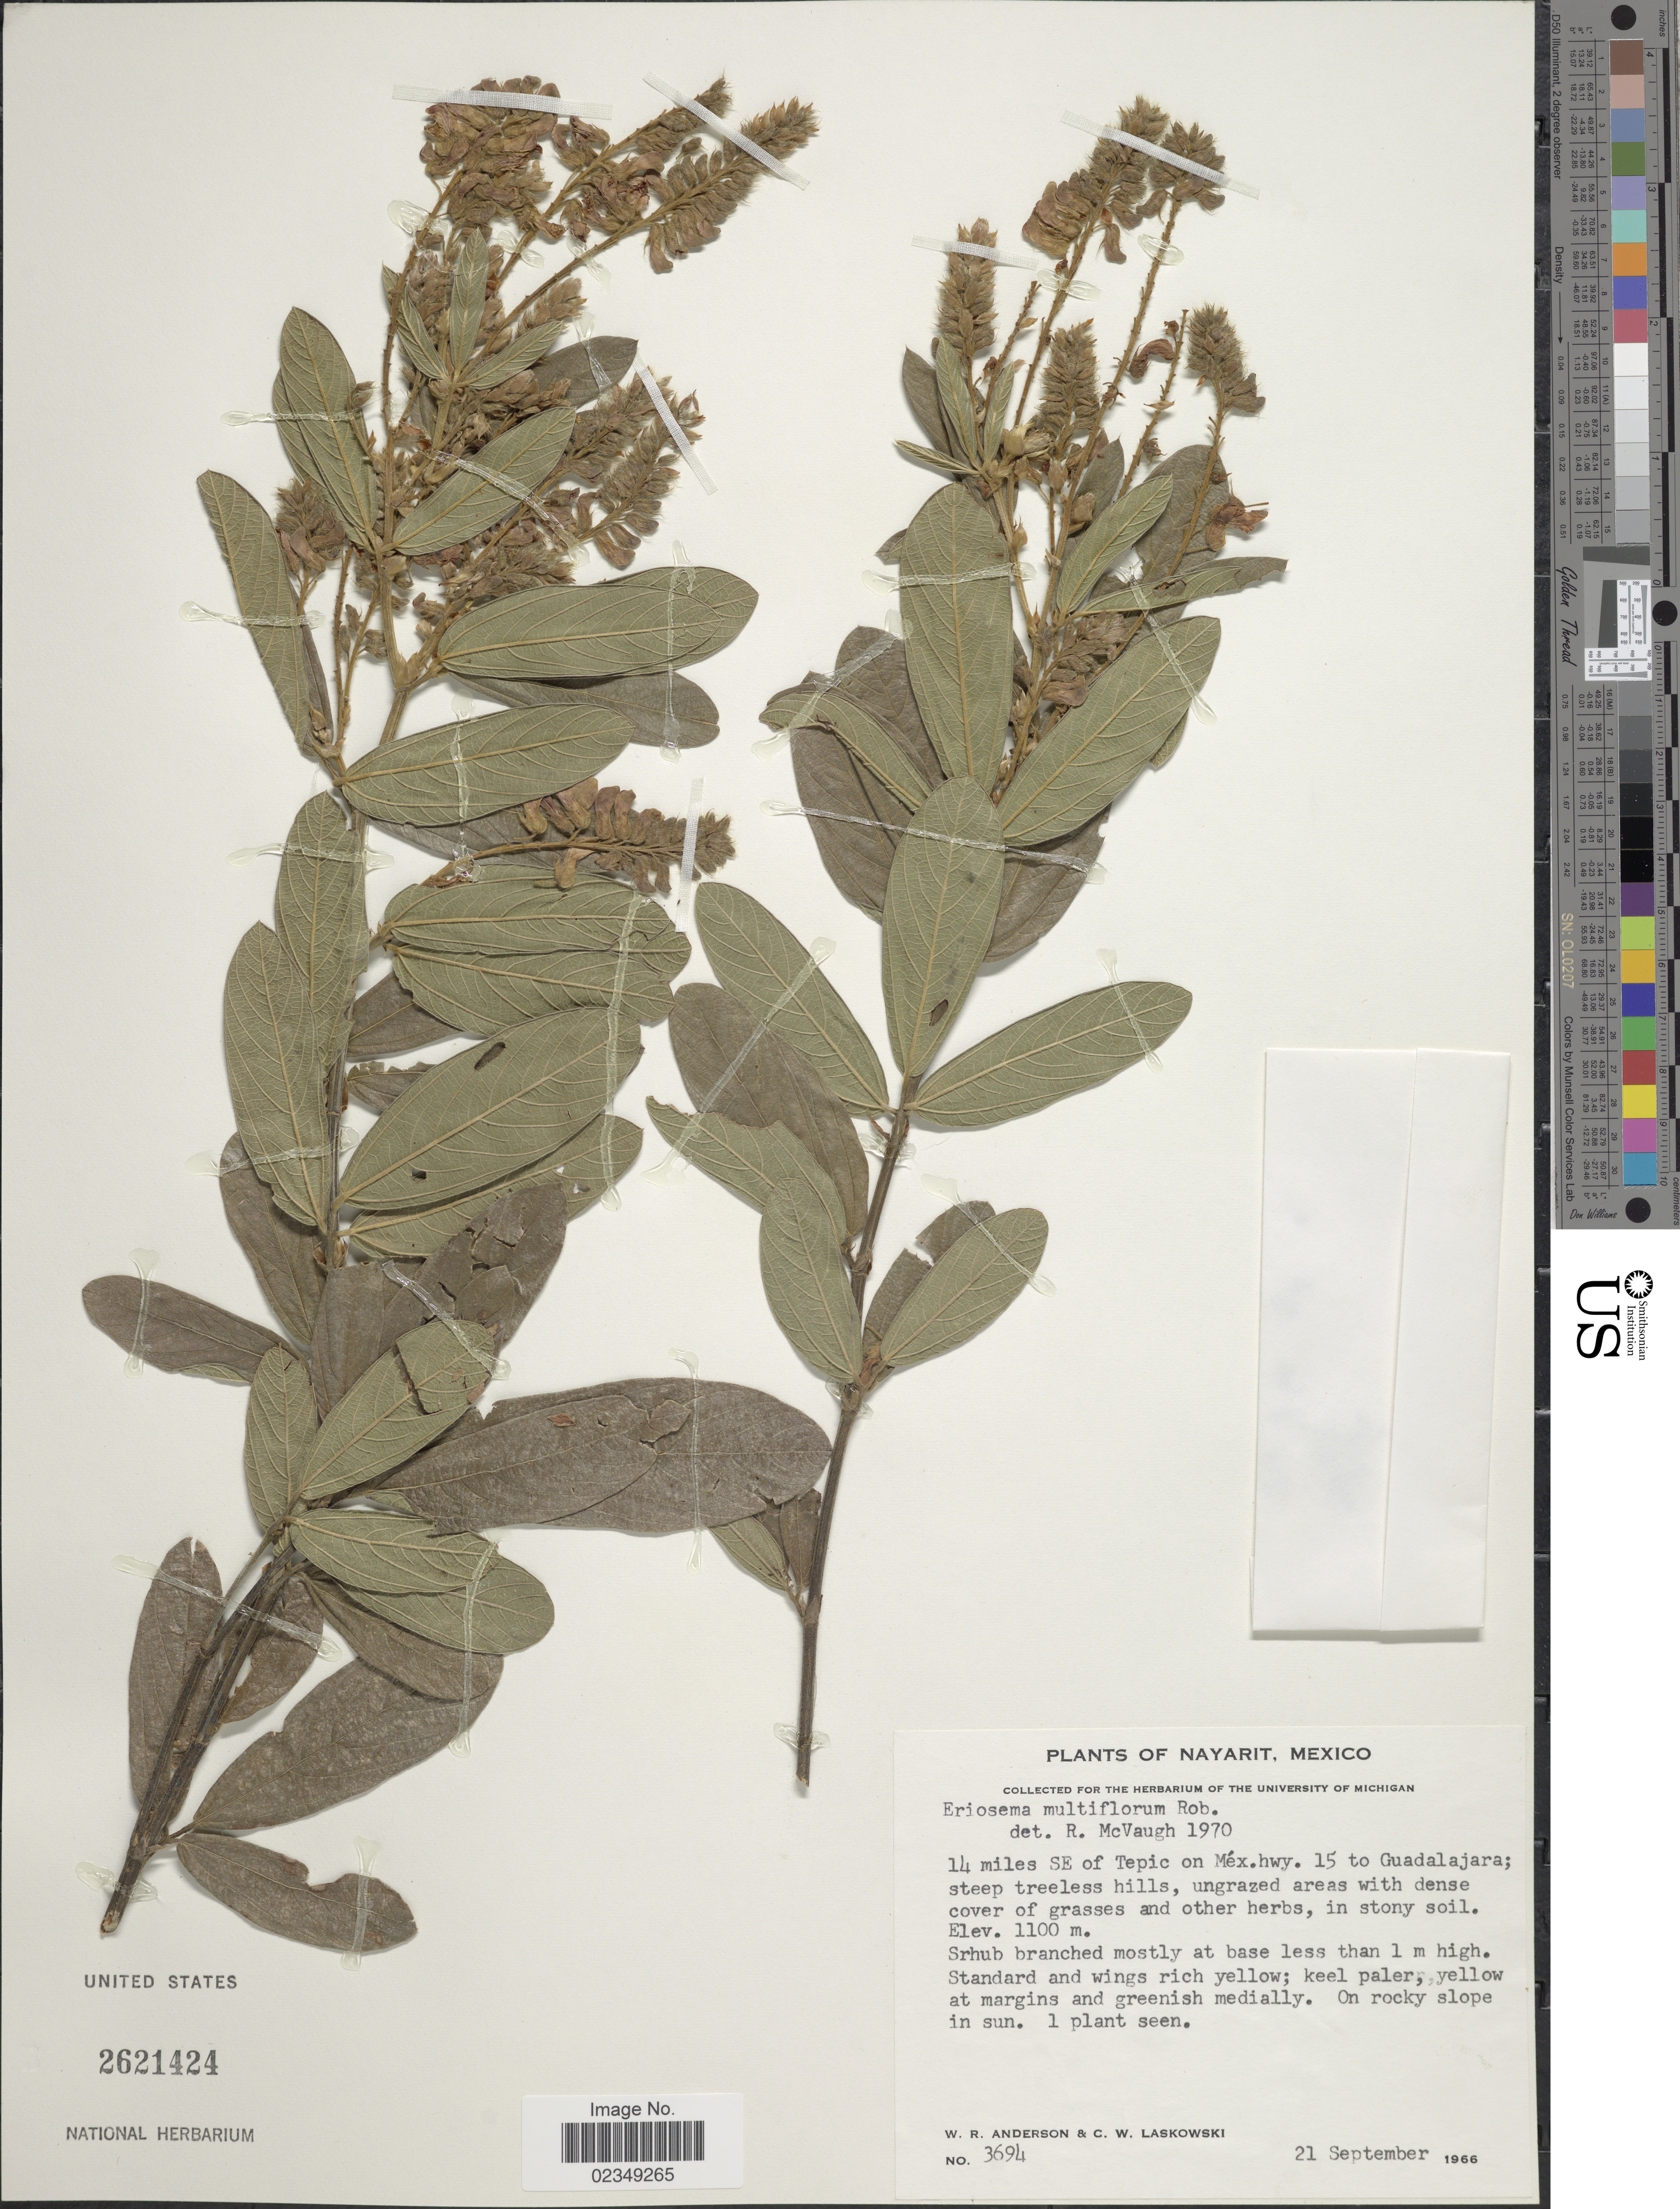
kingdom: Plantae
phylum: Tracheophyta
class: Magnoliopsida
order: Fabales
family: Fabaceae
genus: Eriosema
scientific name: Eriosema multiflorum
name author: B.L. Rob.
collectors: W. Anderson & C. Laskowski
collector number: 3694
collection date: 1966-09-21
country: Mexico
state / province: Nayarit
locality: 14 miles SE of Tepic on Mex.hwy. 15 to Guadalajara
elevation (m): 1100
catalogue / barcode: US 2621424